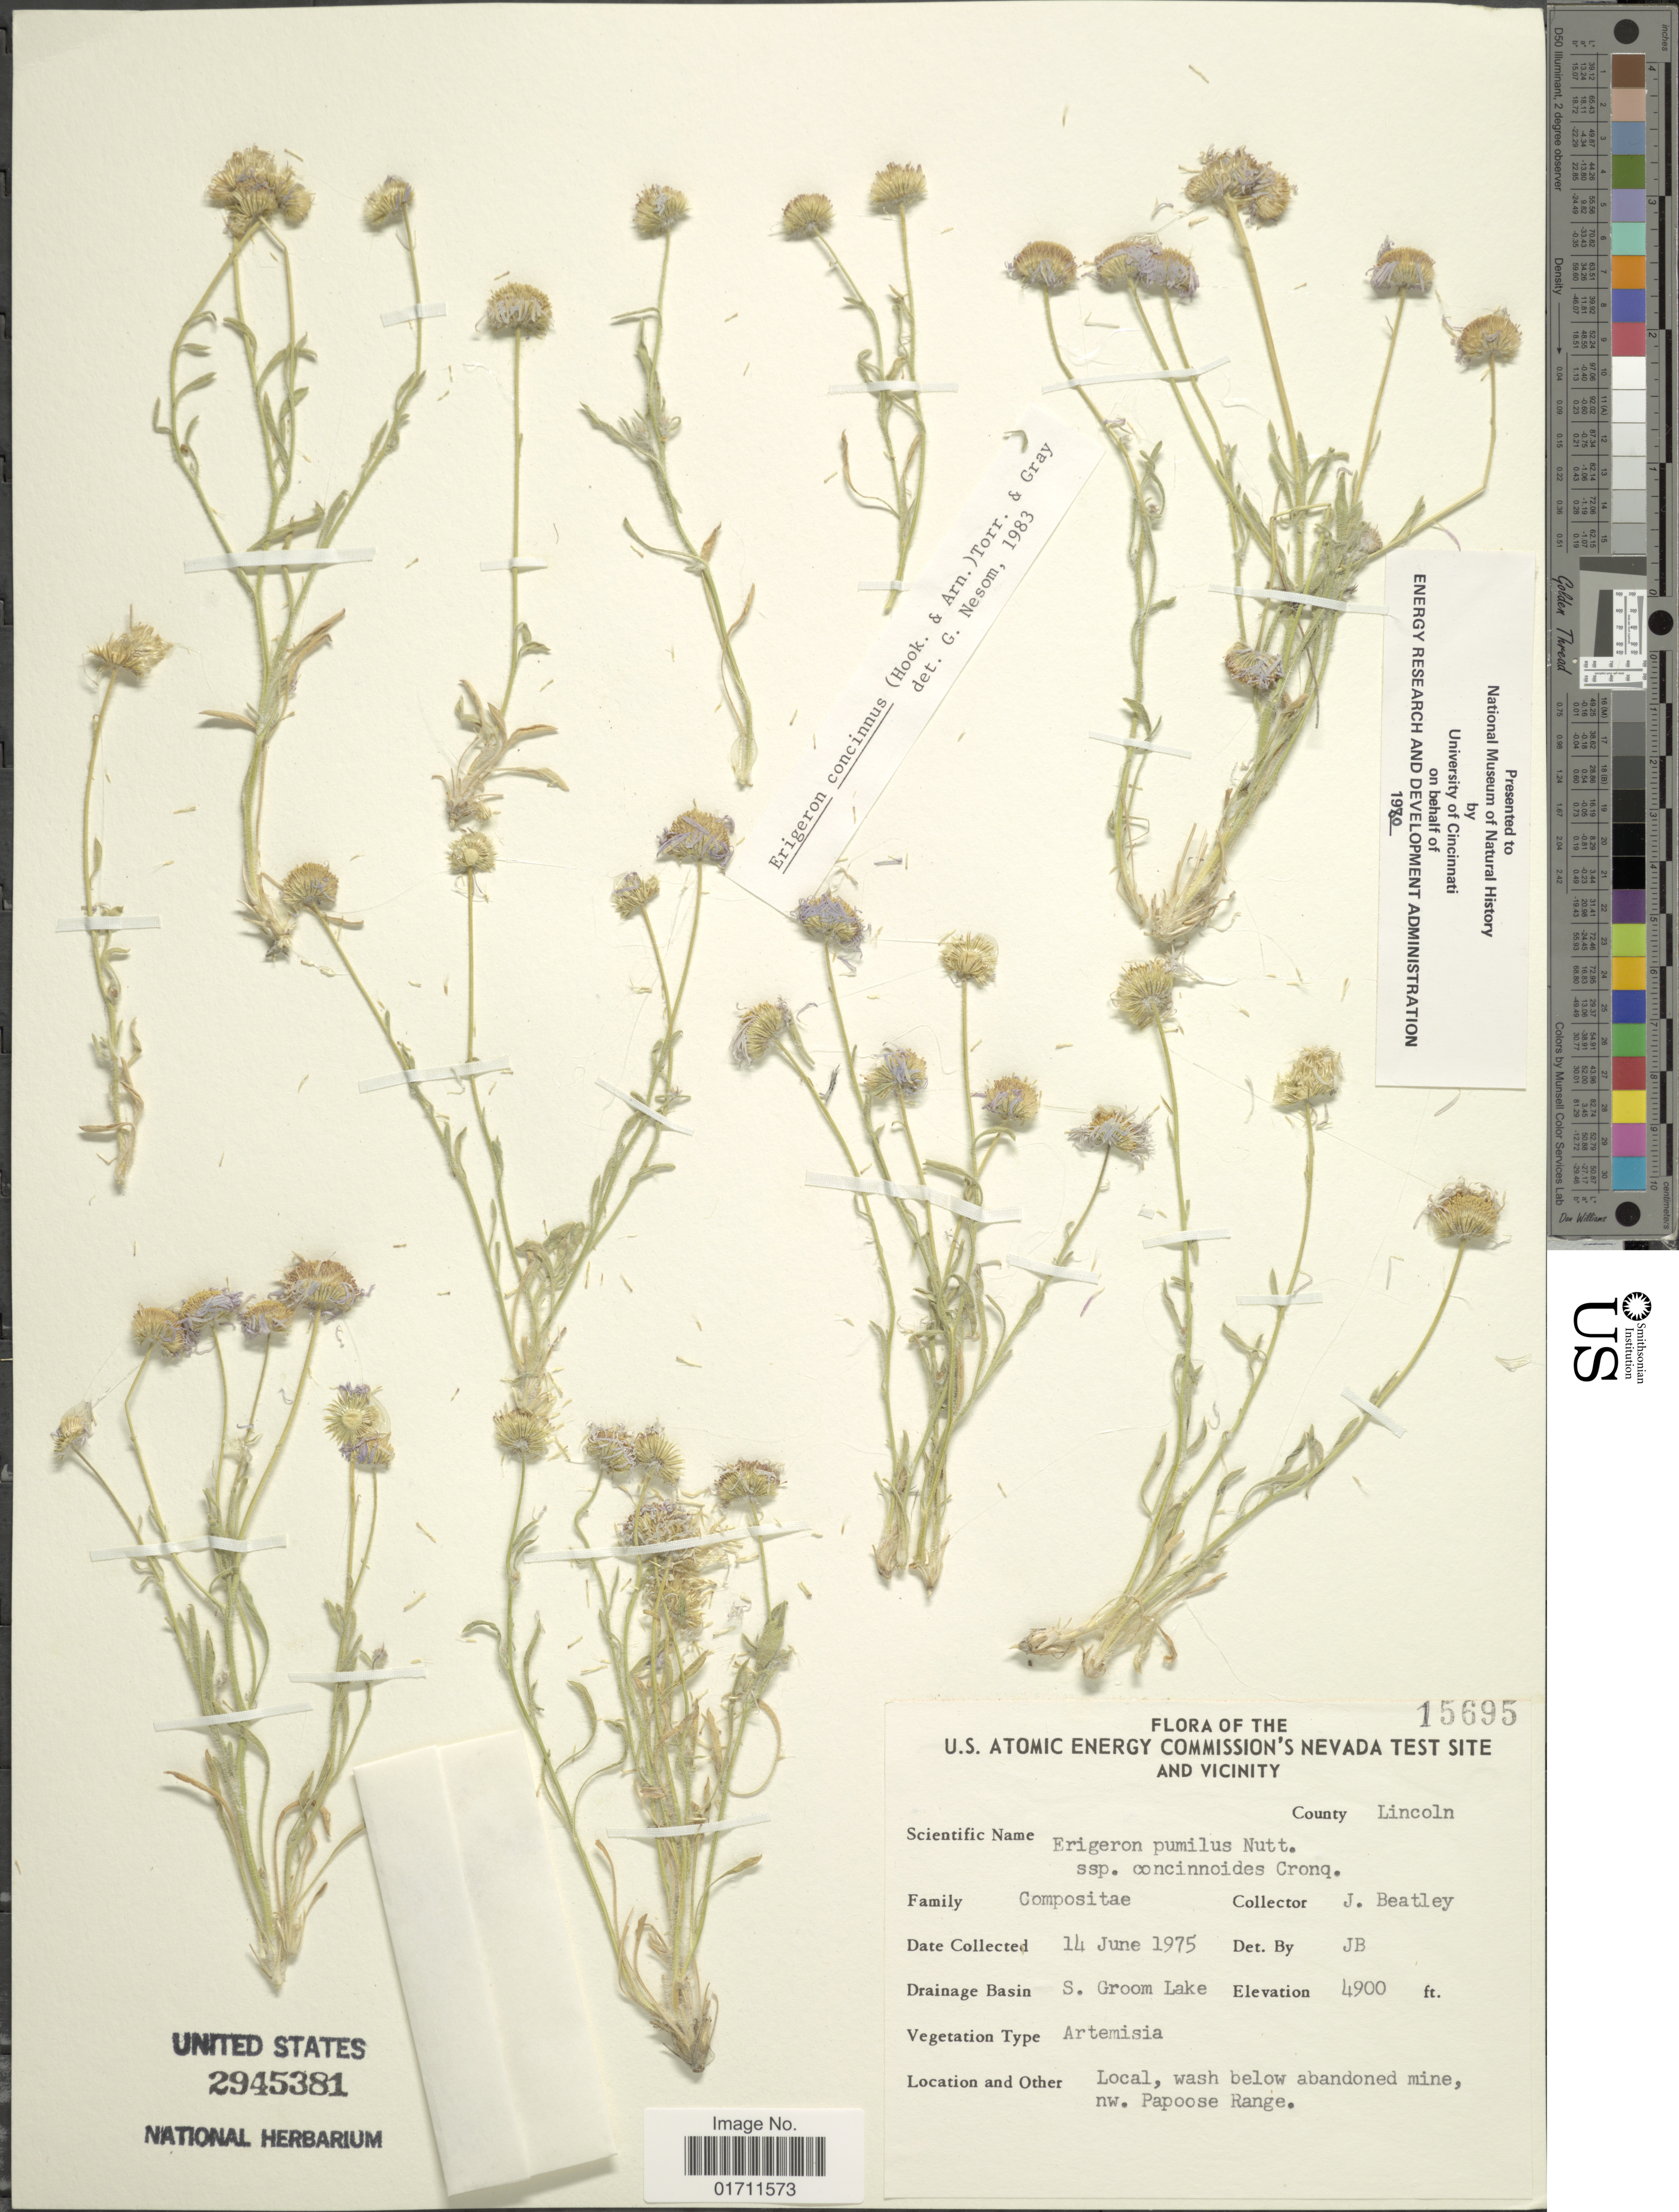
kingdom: Plantae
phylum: Tracheophyta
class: Magnoliopsida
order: Asterales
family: Asteraceae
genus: Erigeron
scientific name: Erigeron concinnus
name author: (Hook. & Arn.) Torr. & A. Gray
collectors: J. C. Beatley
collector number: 15695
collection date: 1975-06-14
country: United States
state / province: Nevada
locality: U.S. Atomic Energy Commisson's Nevada Test Site and Vicinity, County Lincoln, Drainage Basin S. Groom Lake, Local, wash below abandoned mine, nw Paoose Range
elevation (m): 1494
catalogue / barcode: US 2945381